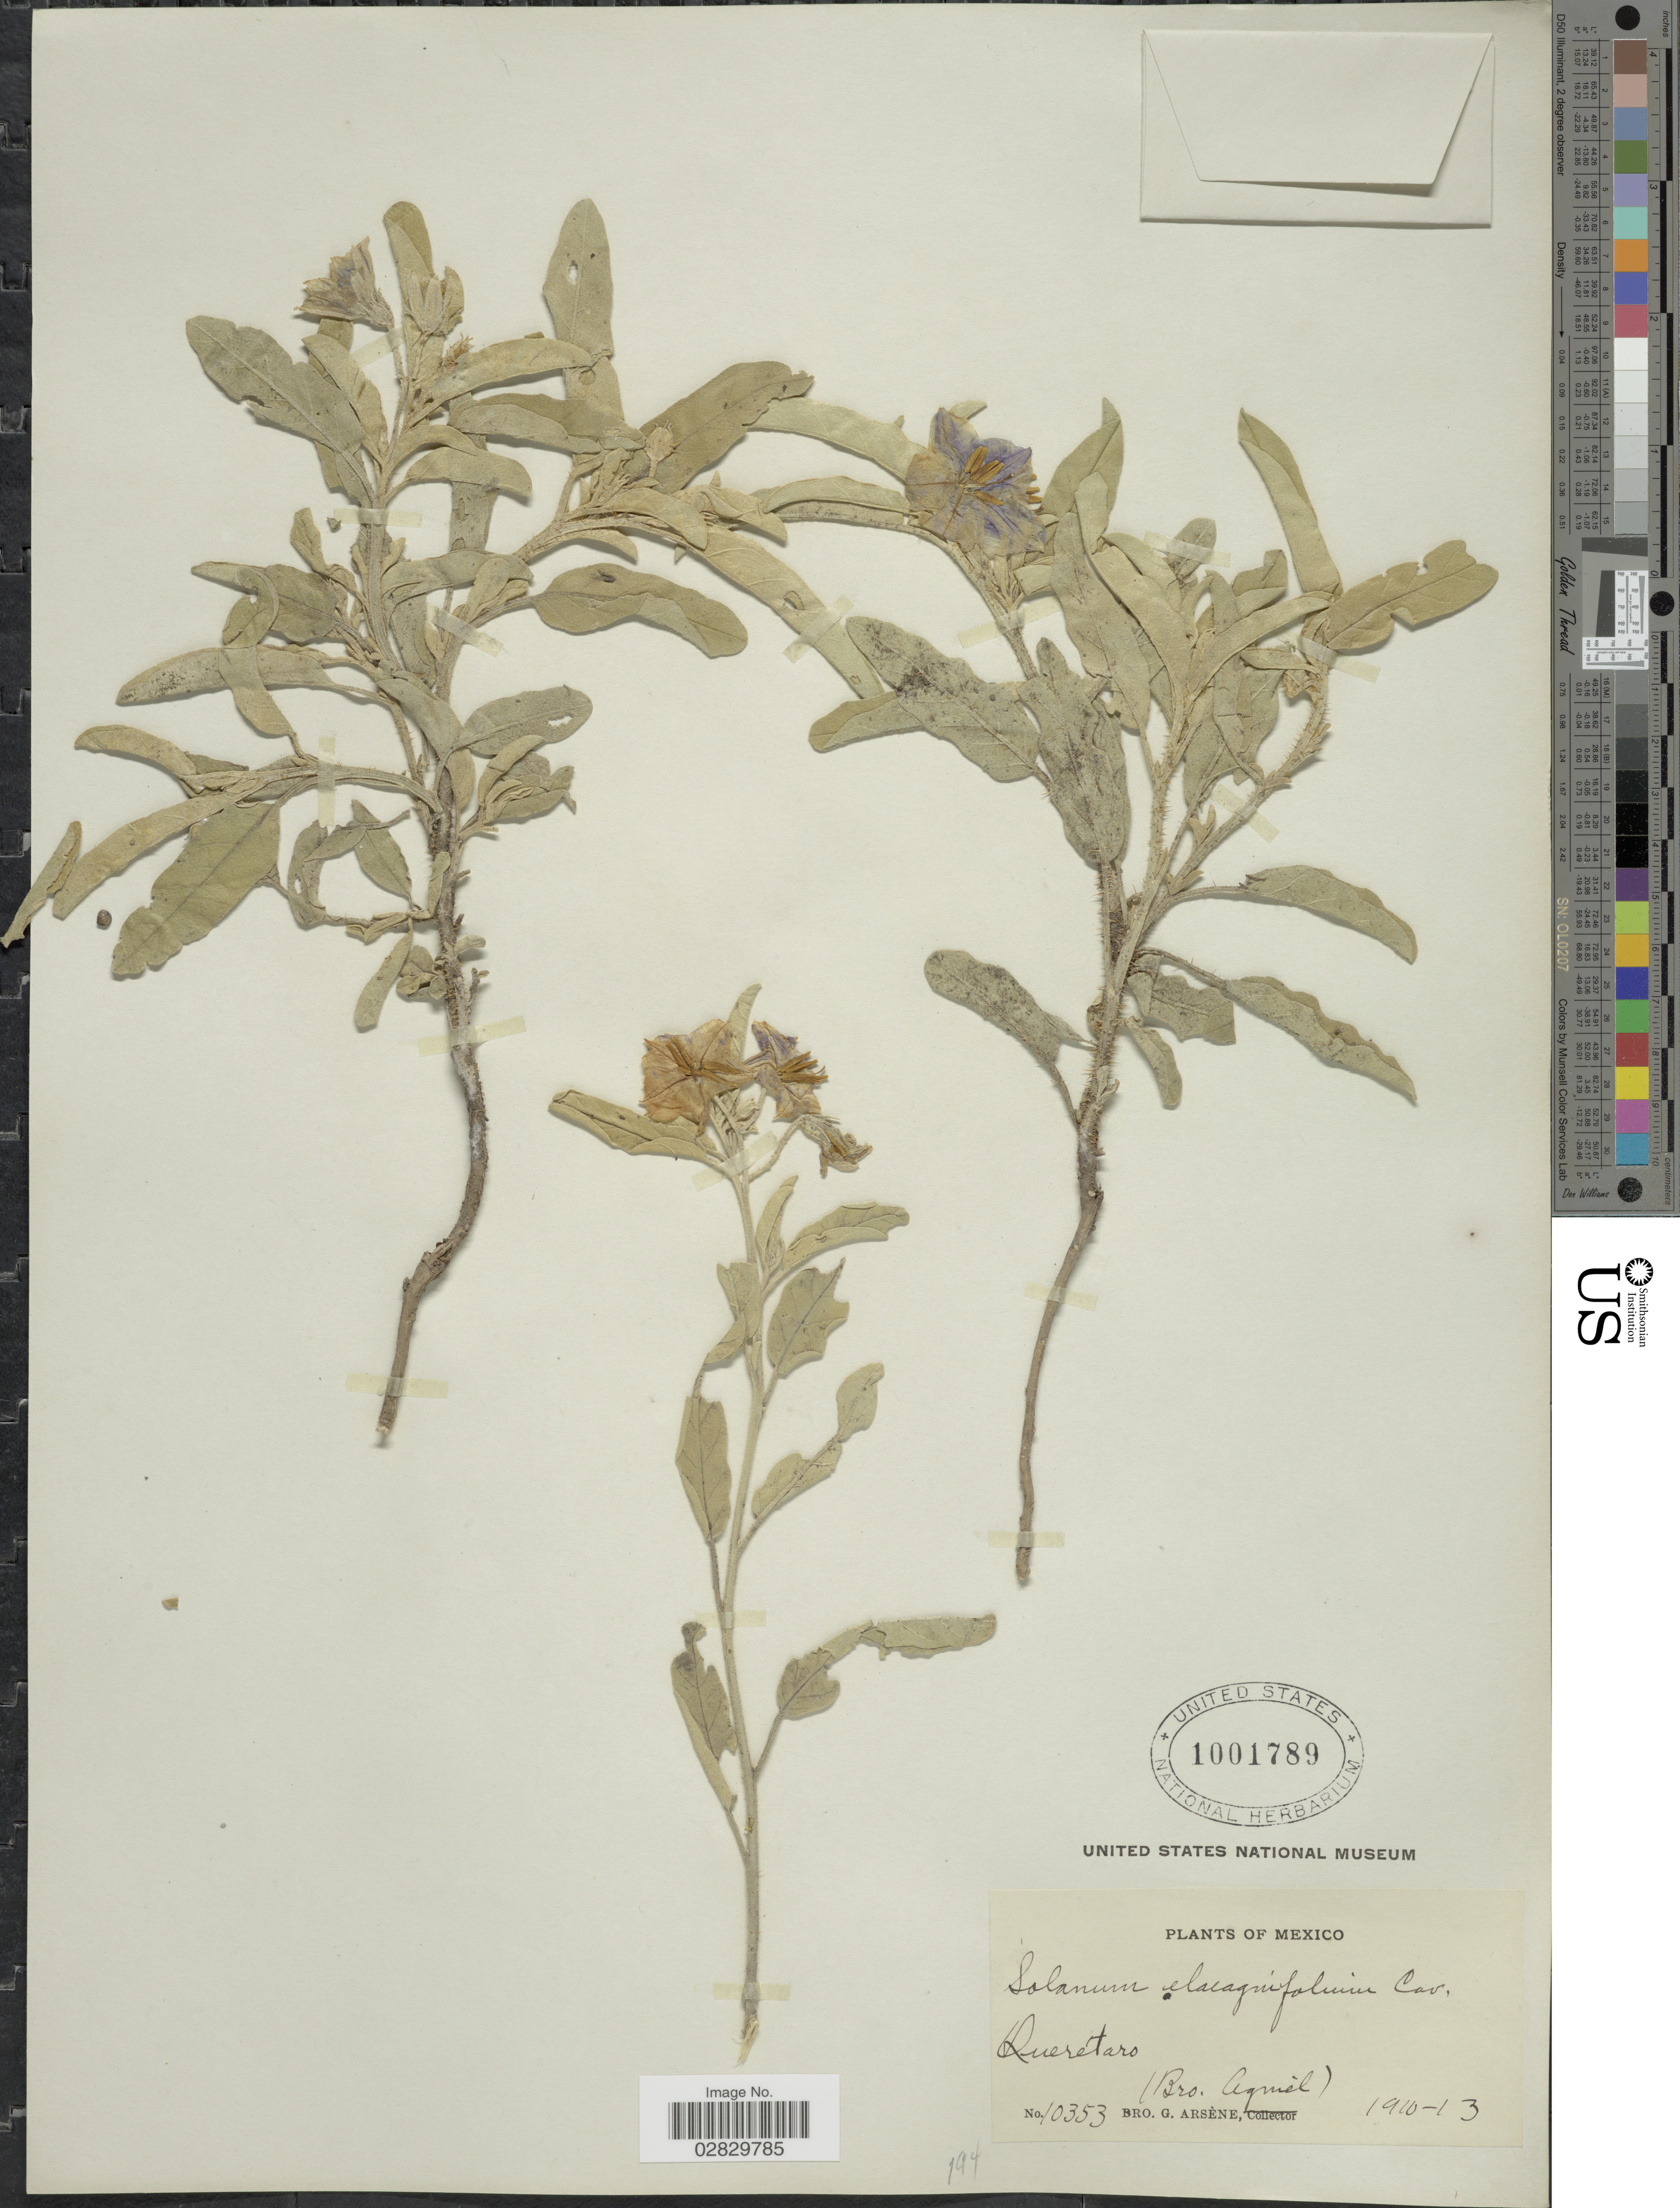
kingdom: Plantae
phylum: Tracheophyta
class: Magnoliopsida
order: Solanales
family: Solanaceae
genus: Solanum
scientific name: Solanum elaeagnifolium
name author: Cav.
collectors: Bro. G. Arsène & Bro. Agniel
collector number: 10353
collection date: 1910/1913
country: Mexico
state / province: Querétaro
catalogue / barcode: US 1001789